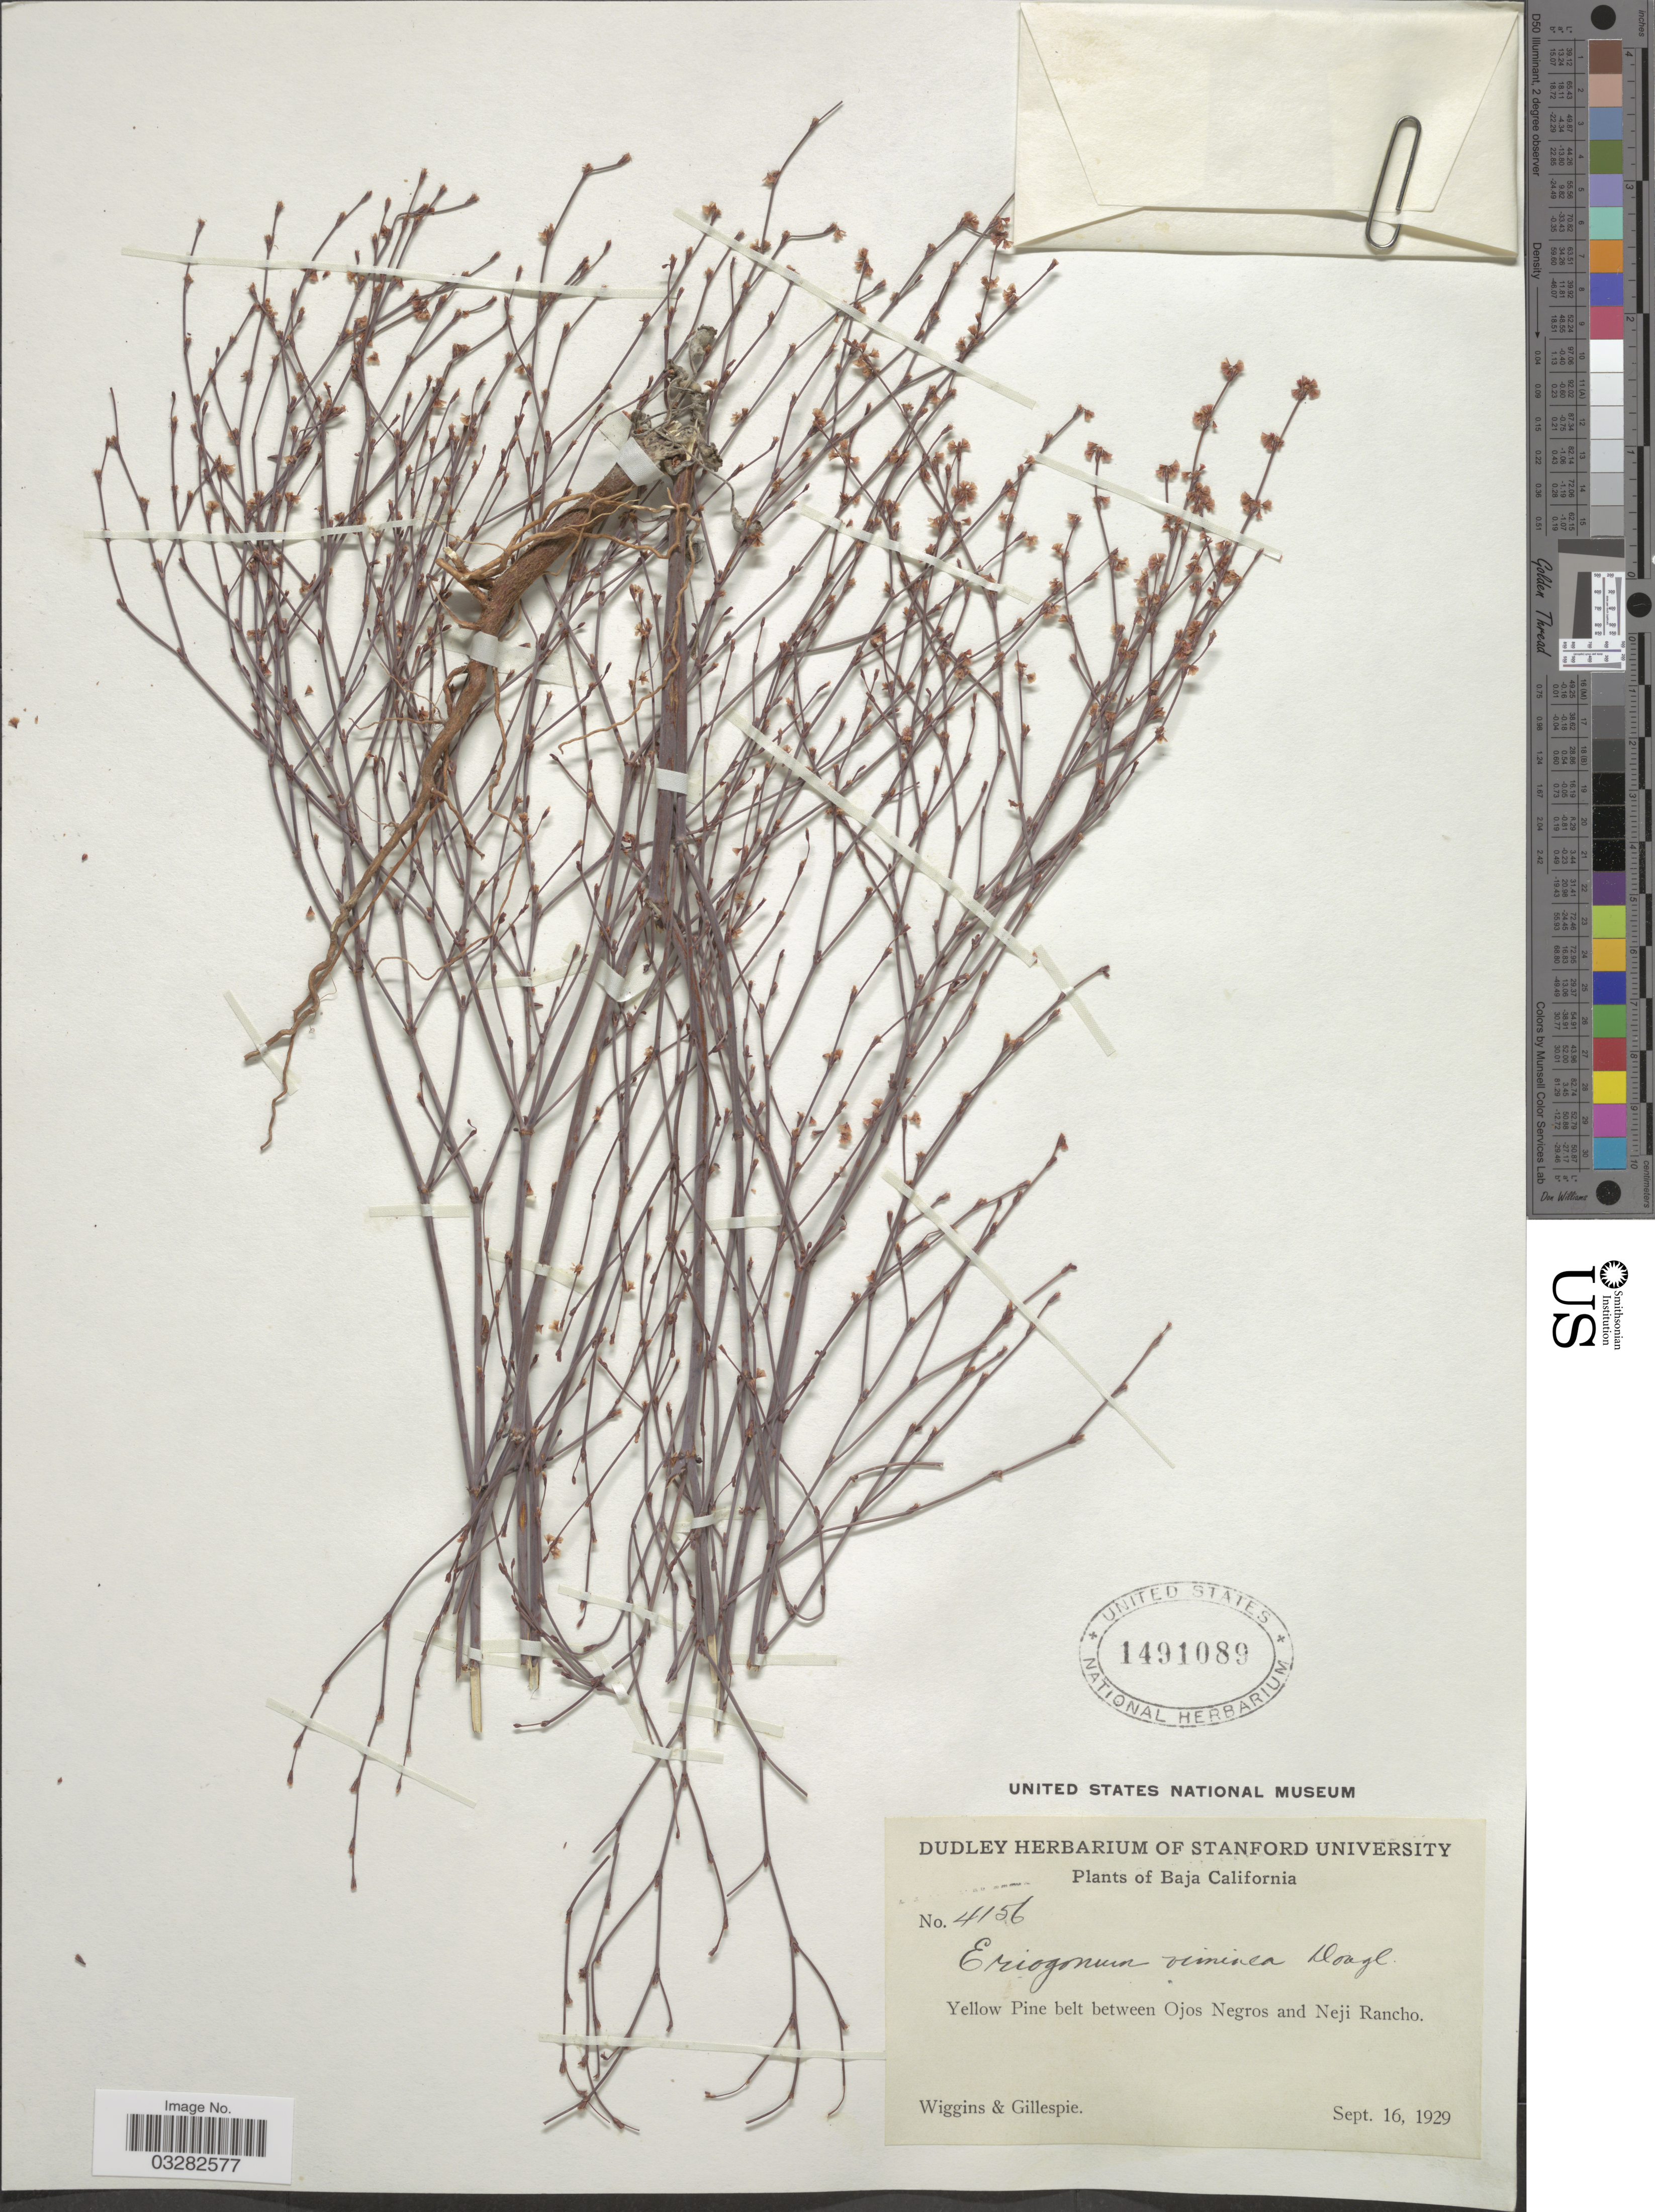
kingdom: Plantae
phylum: Tracheophyta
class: Magnoliopsida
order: Caryophyllales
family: Polygonaceae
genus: Eriogonum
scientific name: Eriogonum davidsonii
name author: Greene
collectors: -- Wiggins & -- Gillespie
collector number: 4156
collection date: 1929-09-16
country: Mexico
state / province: Baja California Norte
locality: Yellow Pine belt between Ojos Negros and Neji Rancho.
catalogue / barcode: US 1491089